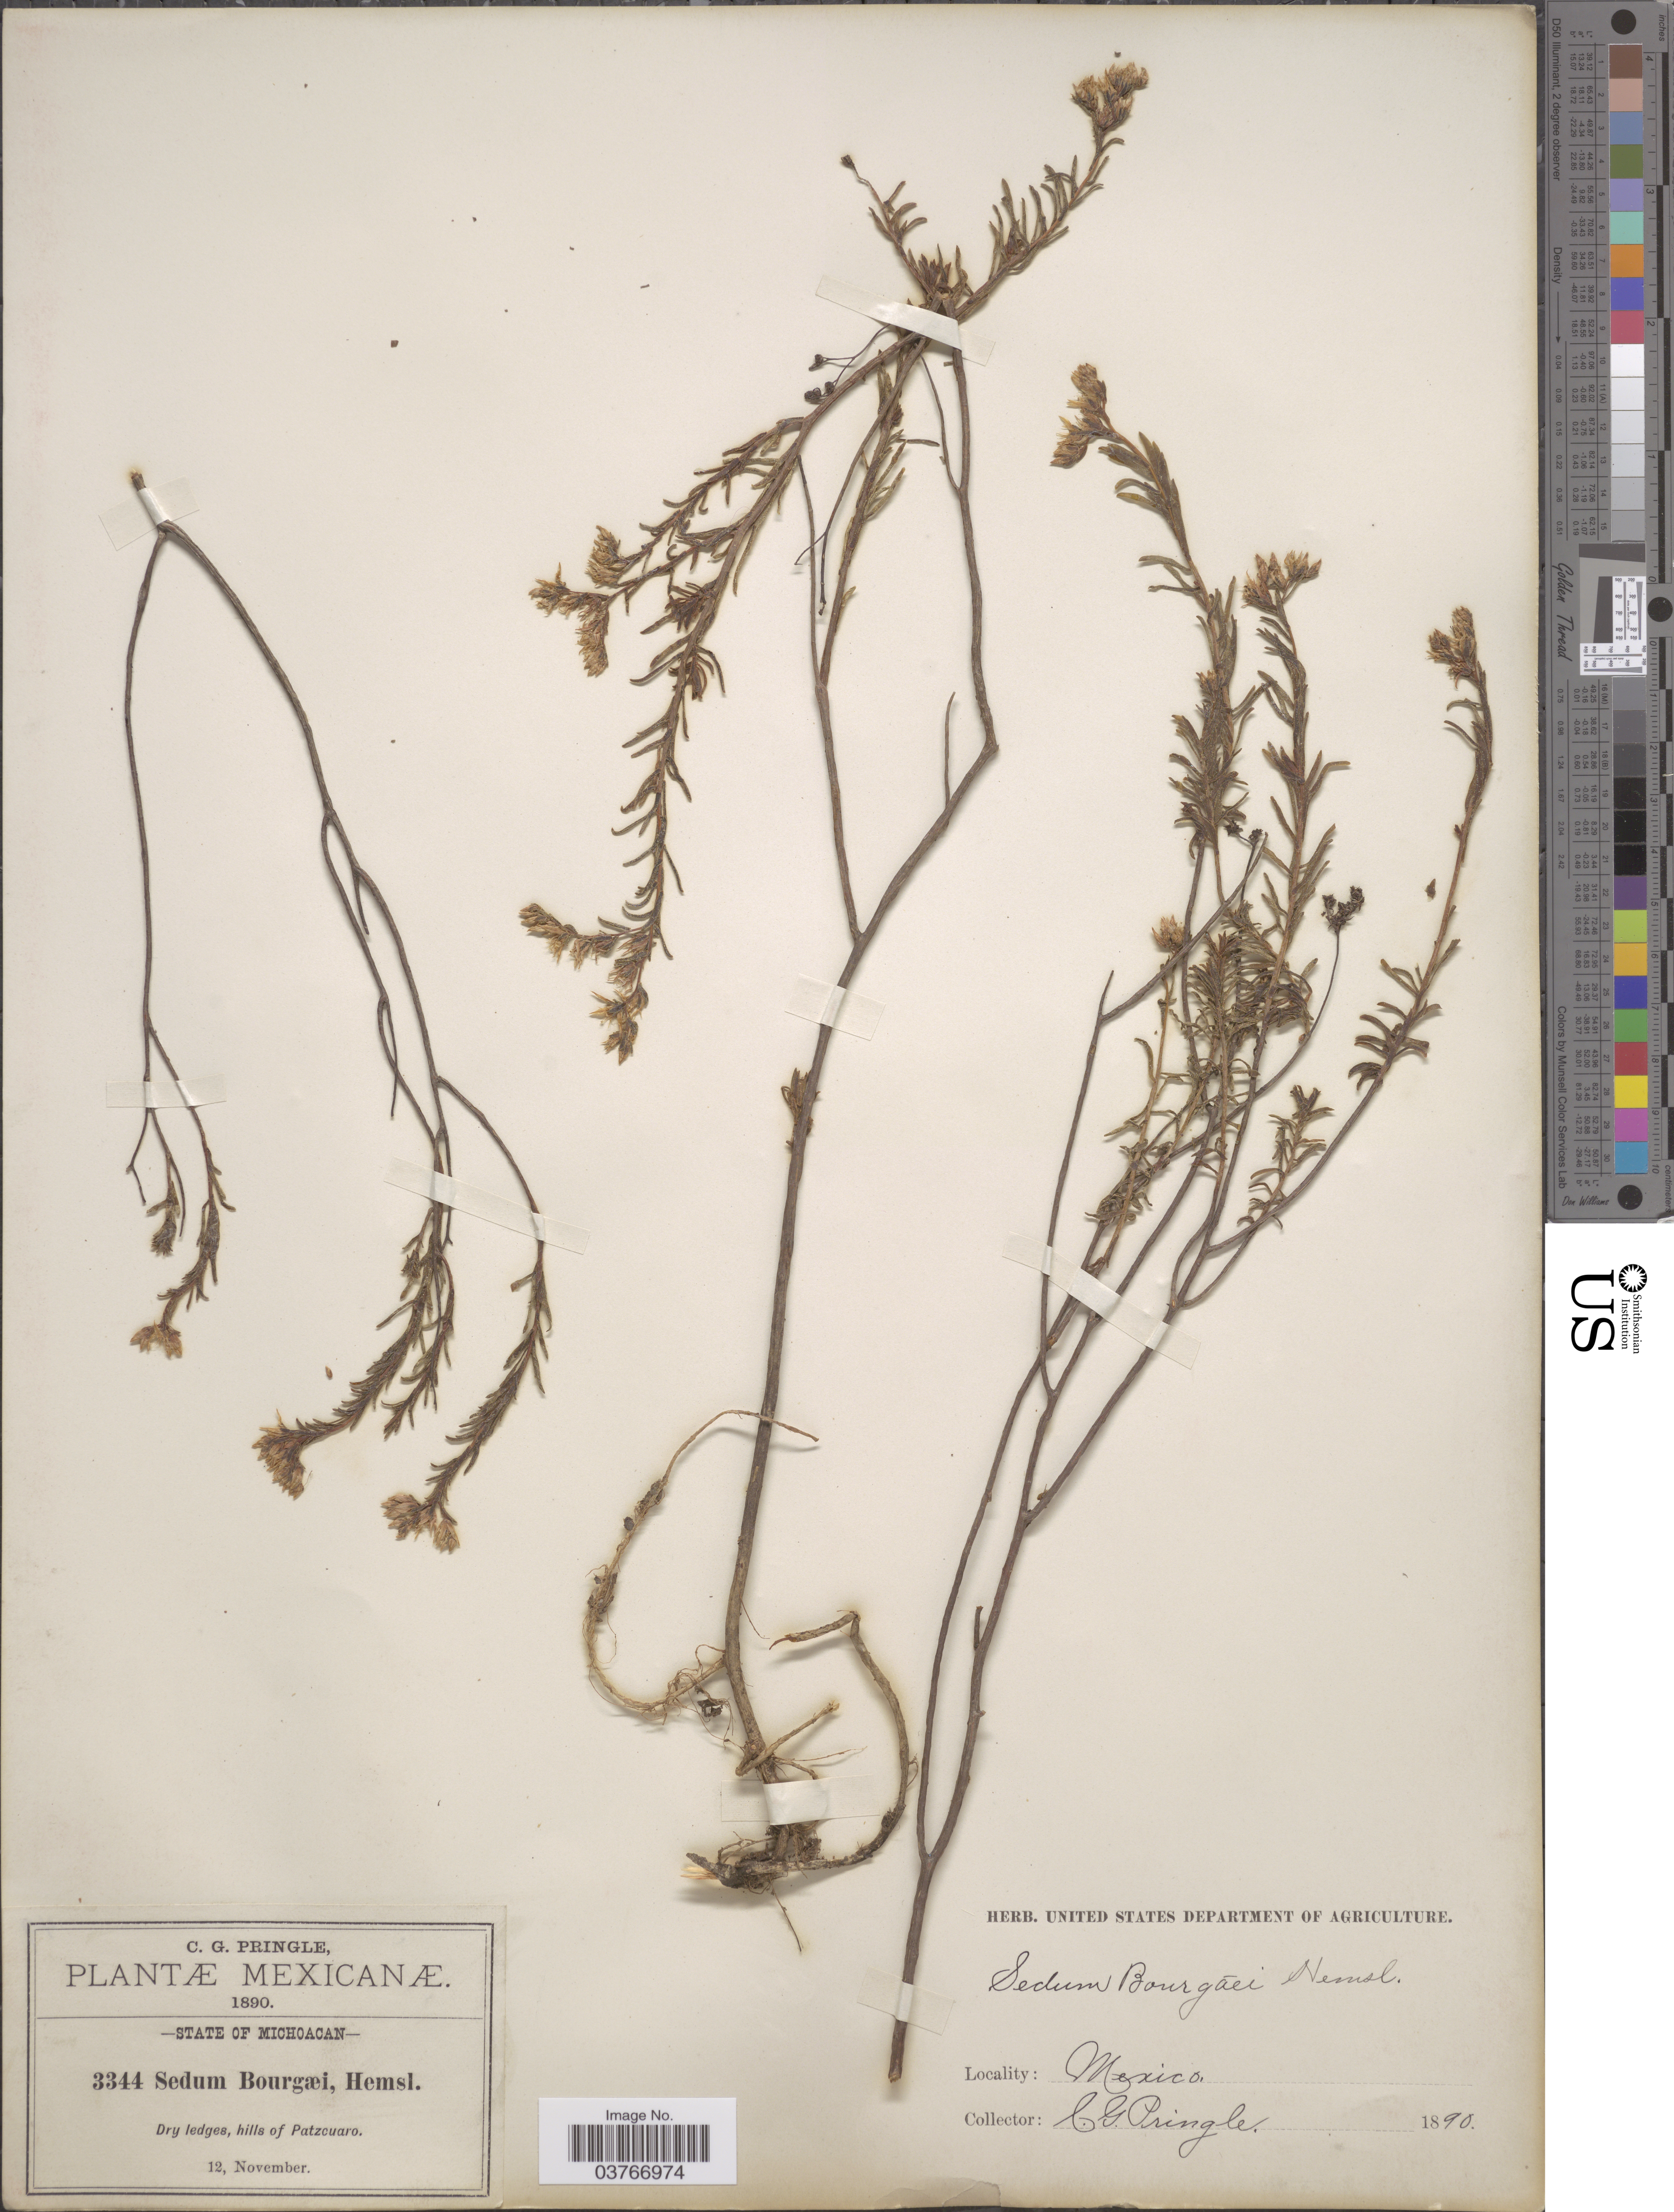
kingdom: Plantae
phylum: Tracheophyta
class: Magnoliopsida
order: Saxifragales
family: Crassulaceae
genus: Sedum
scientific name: Sedum bourgaei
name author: Hemsl.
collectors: C. G. Pringle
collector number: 3344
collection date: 1890-11-12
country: Mexico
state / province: Michoacán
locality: Dry ledges, hills of Patzcuaro.